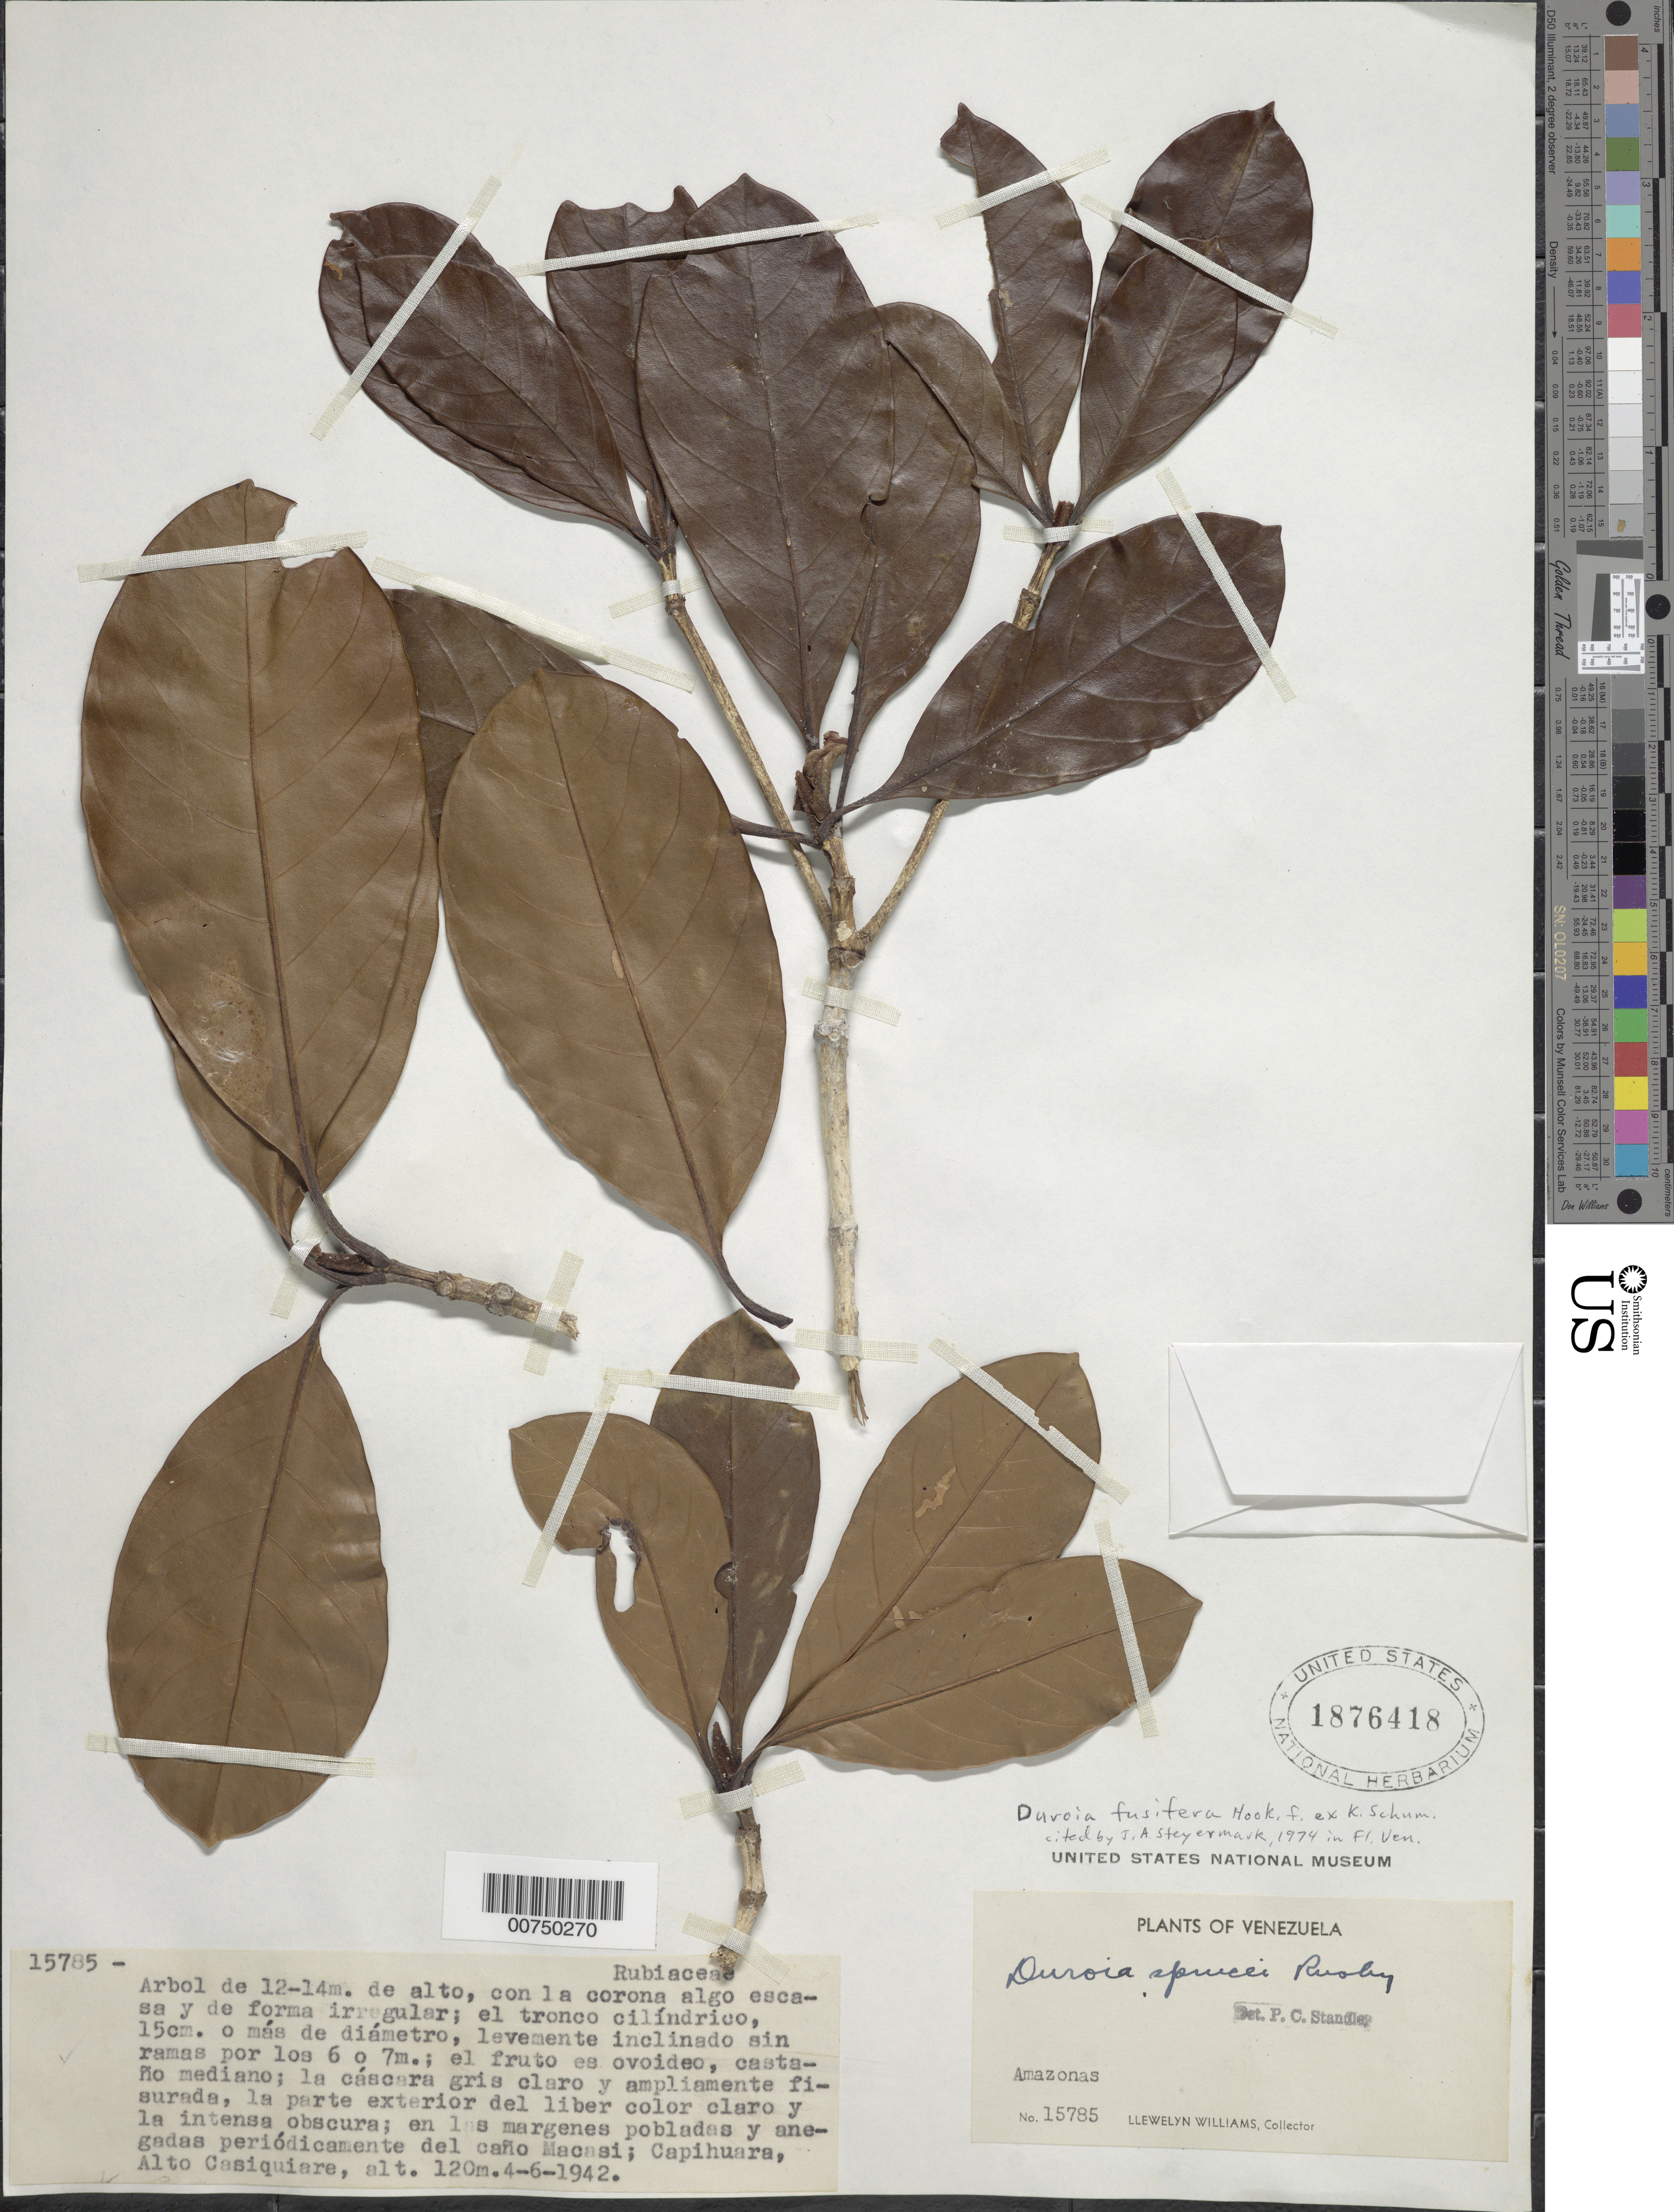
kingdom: Plantae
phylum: Tracheophyta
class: Magnoliopsida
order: Gentianales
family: Rubiaceae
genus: Duroia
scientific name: Duroia fusifera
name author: Spruce ex K. Schum.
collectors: Ll. Williams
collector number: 15785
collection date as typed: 4-Jun-42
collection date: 1942-06-04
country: Venezuela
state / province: Amazonas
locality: Caño Macasí, Capihuara, Alto Casiquiare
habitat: Margenes pobladas y anegadas periodicamente del cano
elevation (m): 120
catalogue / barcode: US 1876418